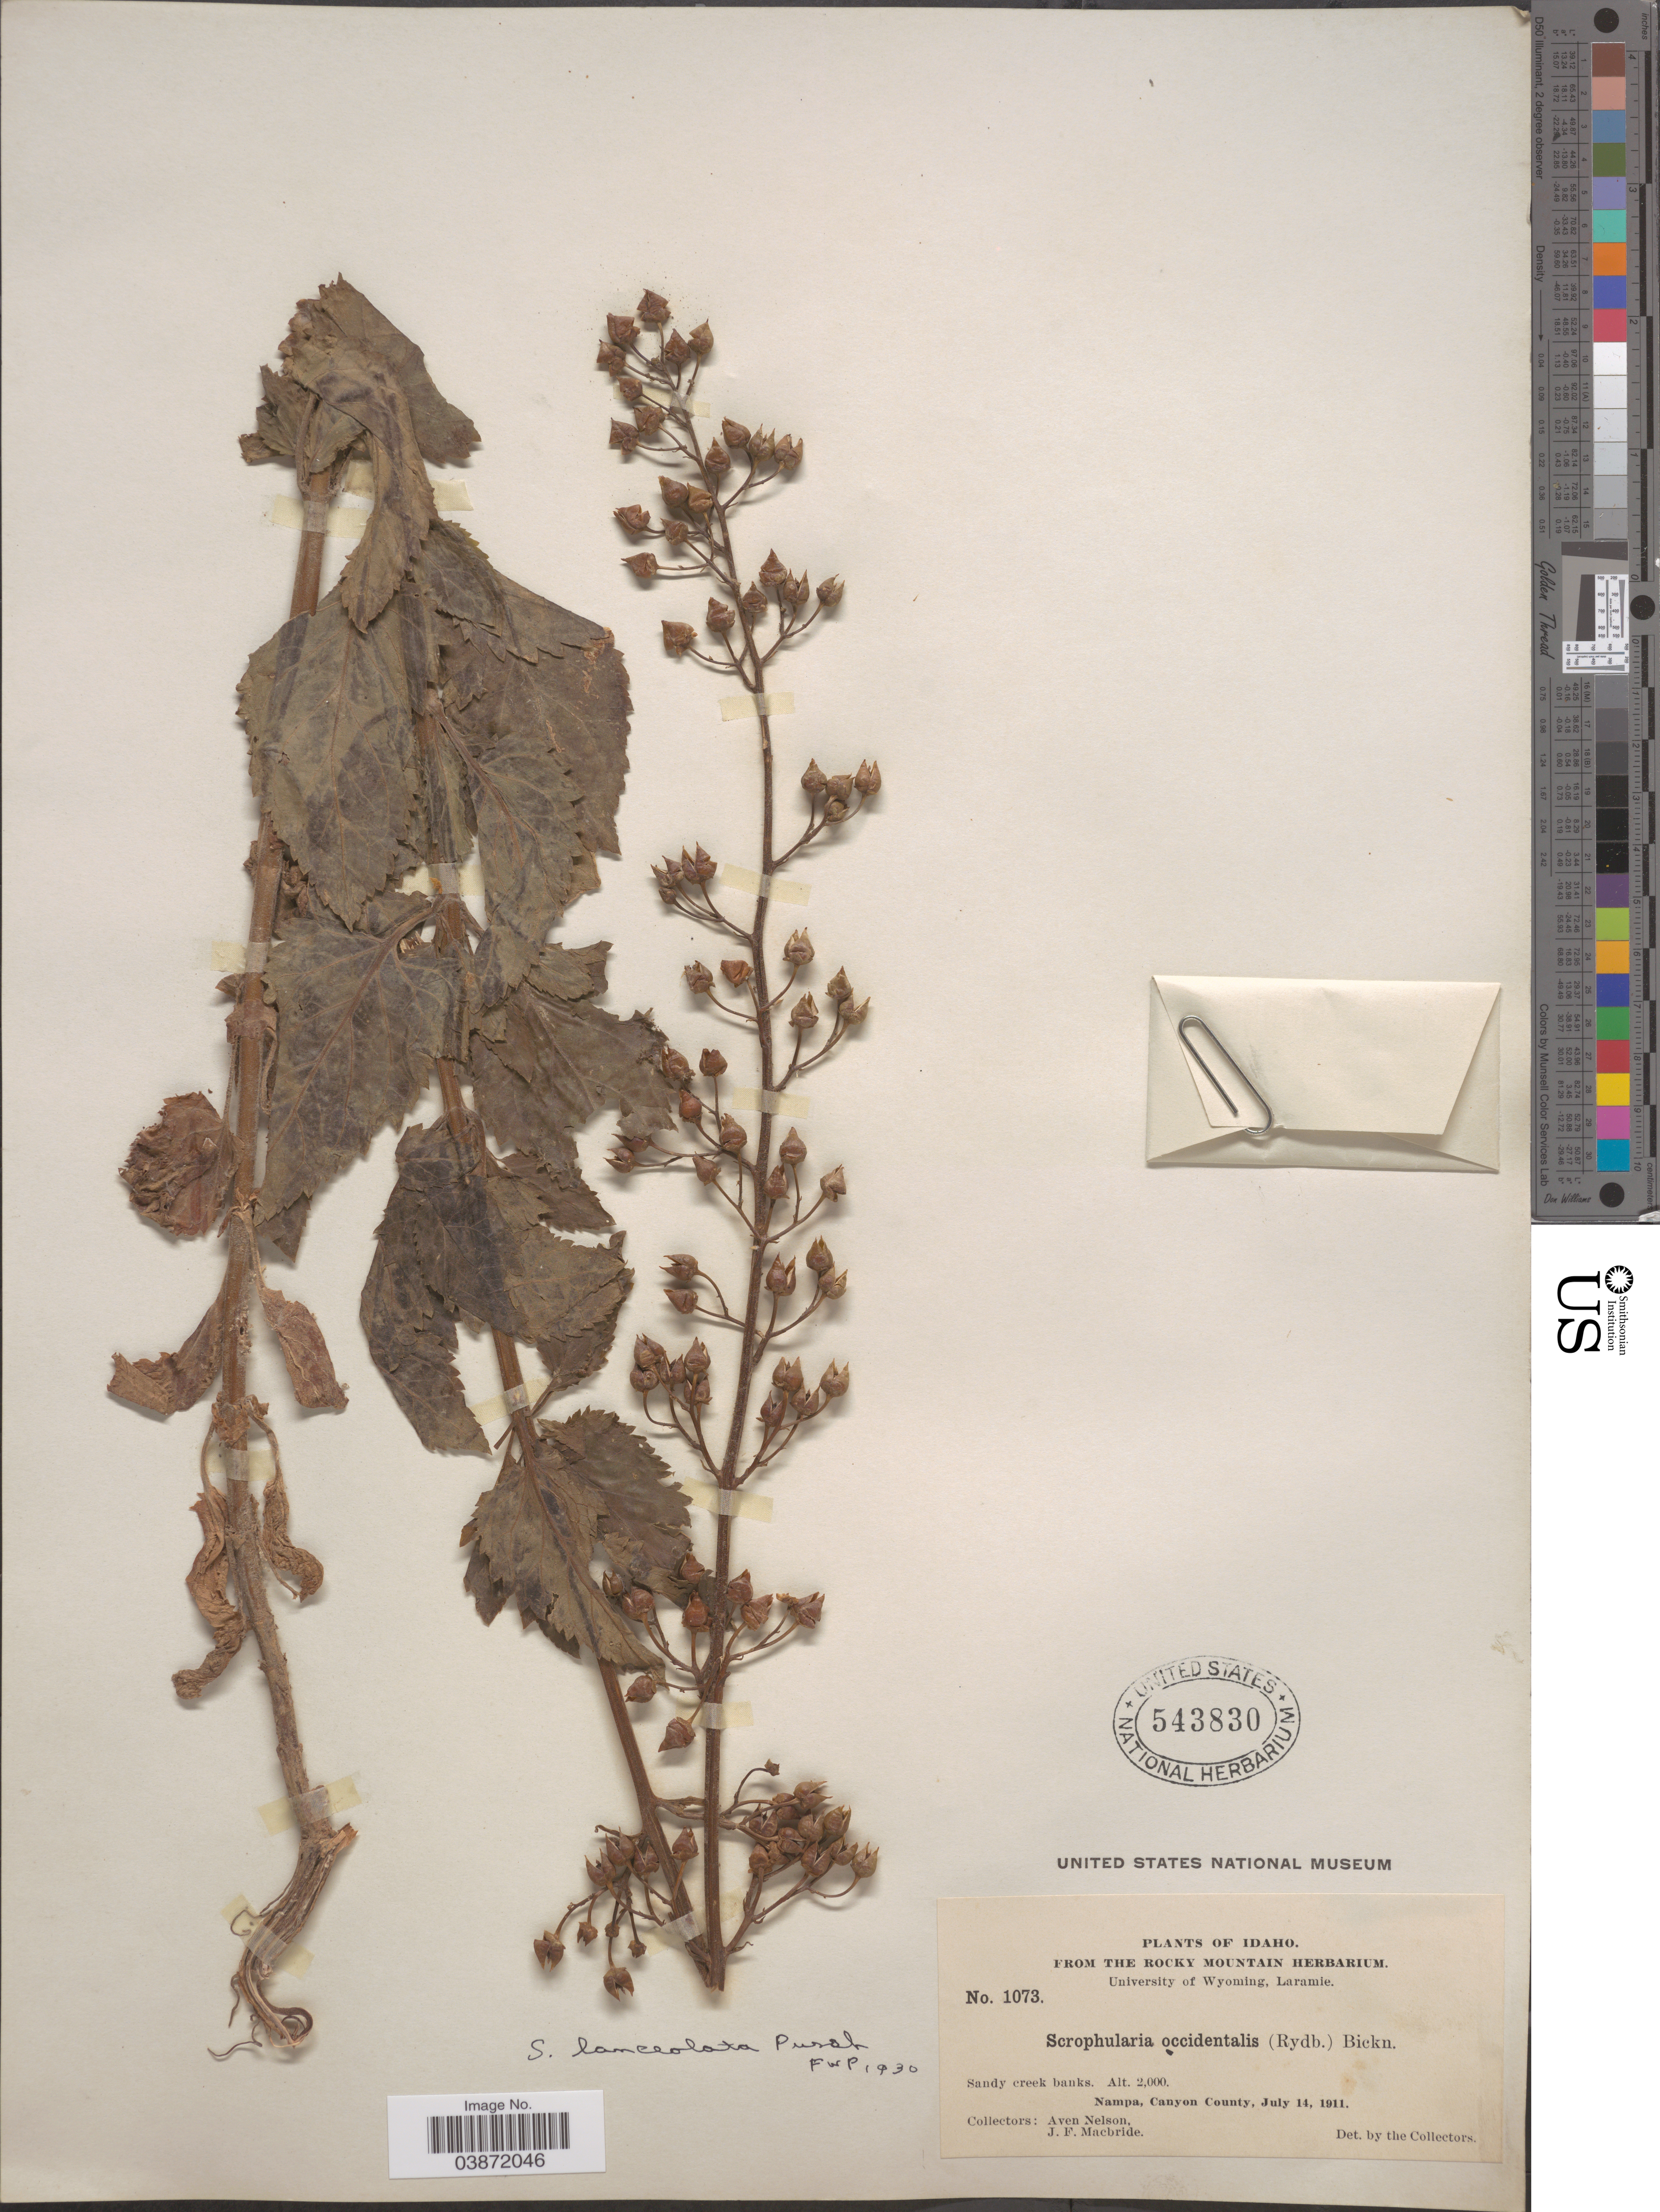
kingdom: Plantae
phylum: Tracheophyta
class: Magnoliopsida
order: Lamiales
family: Scrophulariaceae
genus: Scrophularia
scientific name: Scrophularia lanceolata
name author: Pursh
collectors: A. Nelson & J. F. Macbride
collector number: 1073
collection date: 1911-07-14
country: United States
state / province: Idaho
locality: Nampa, Canyon County.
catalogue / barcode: US 543830